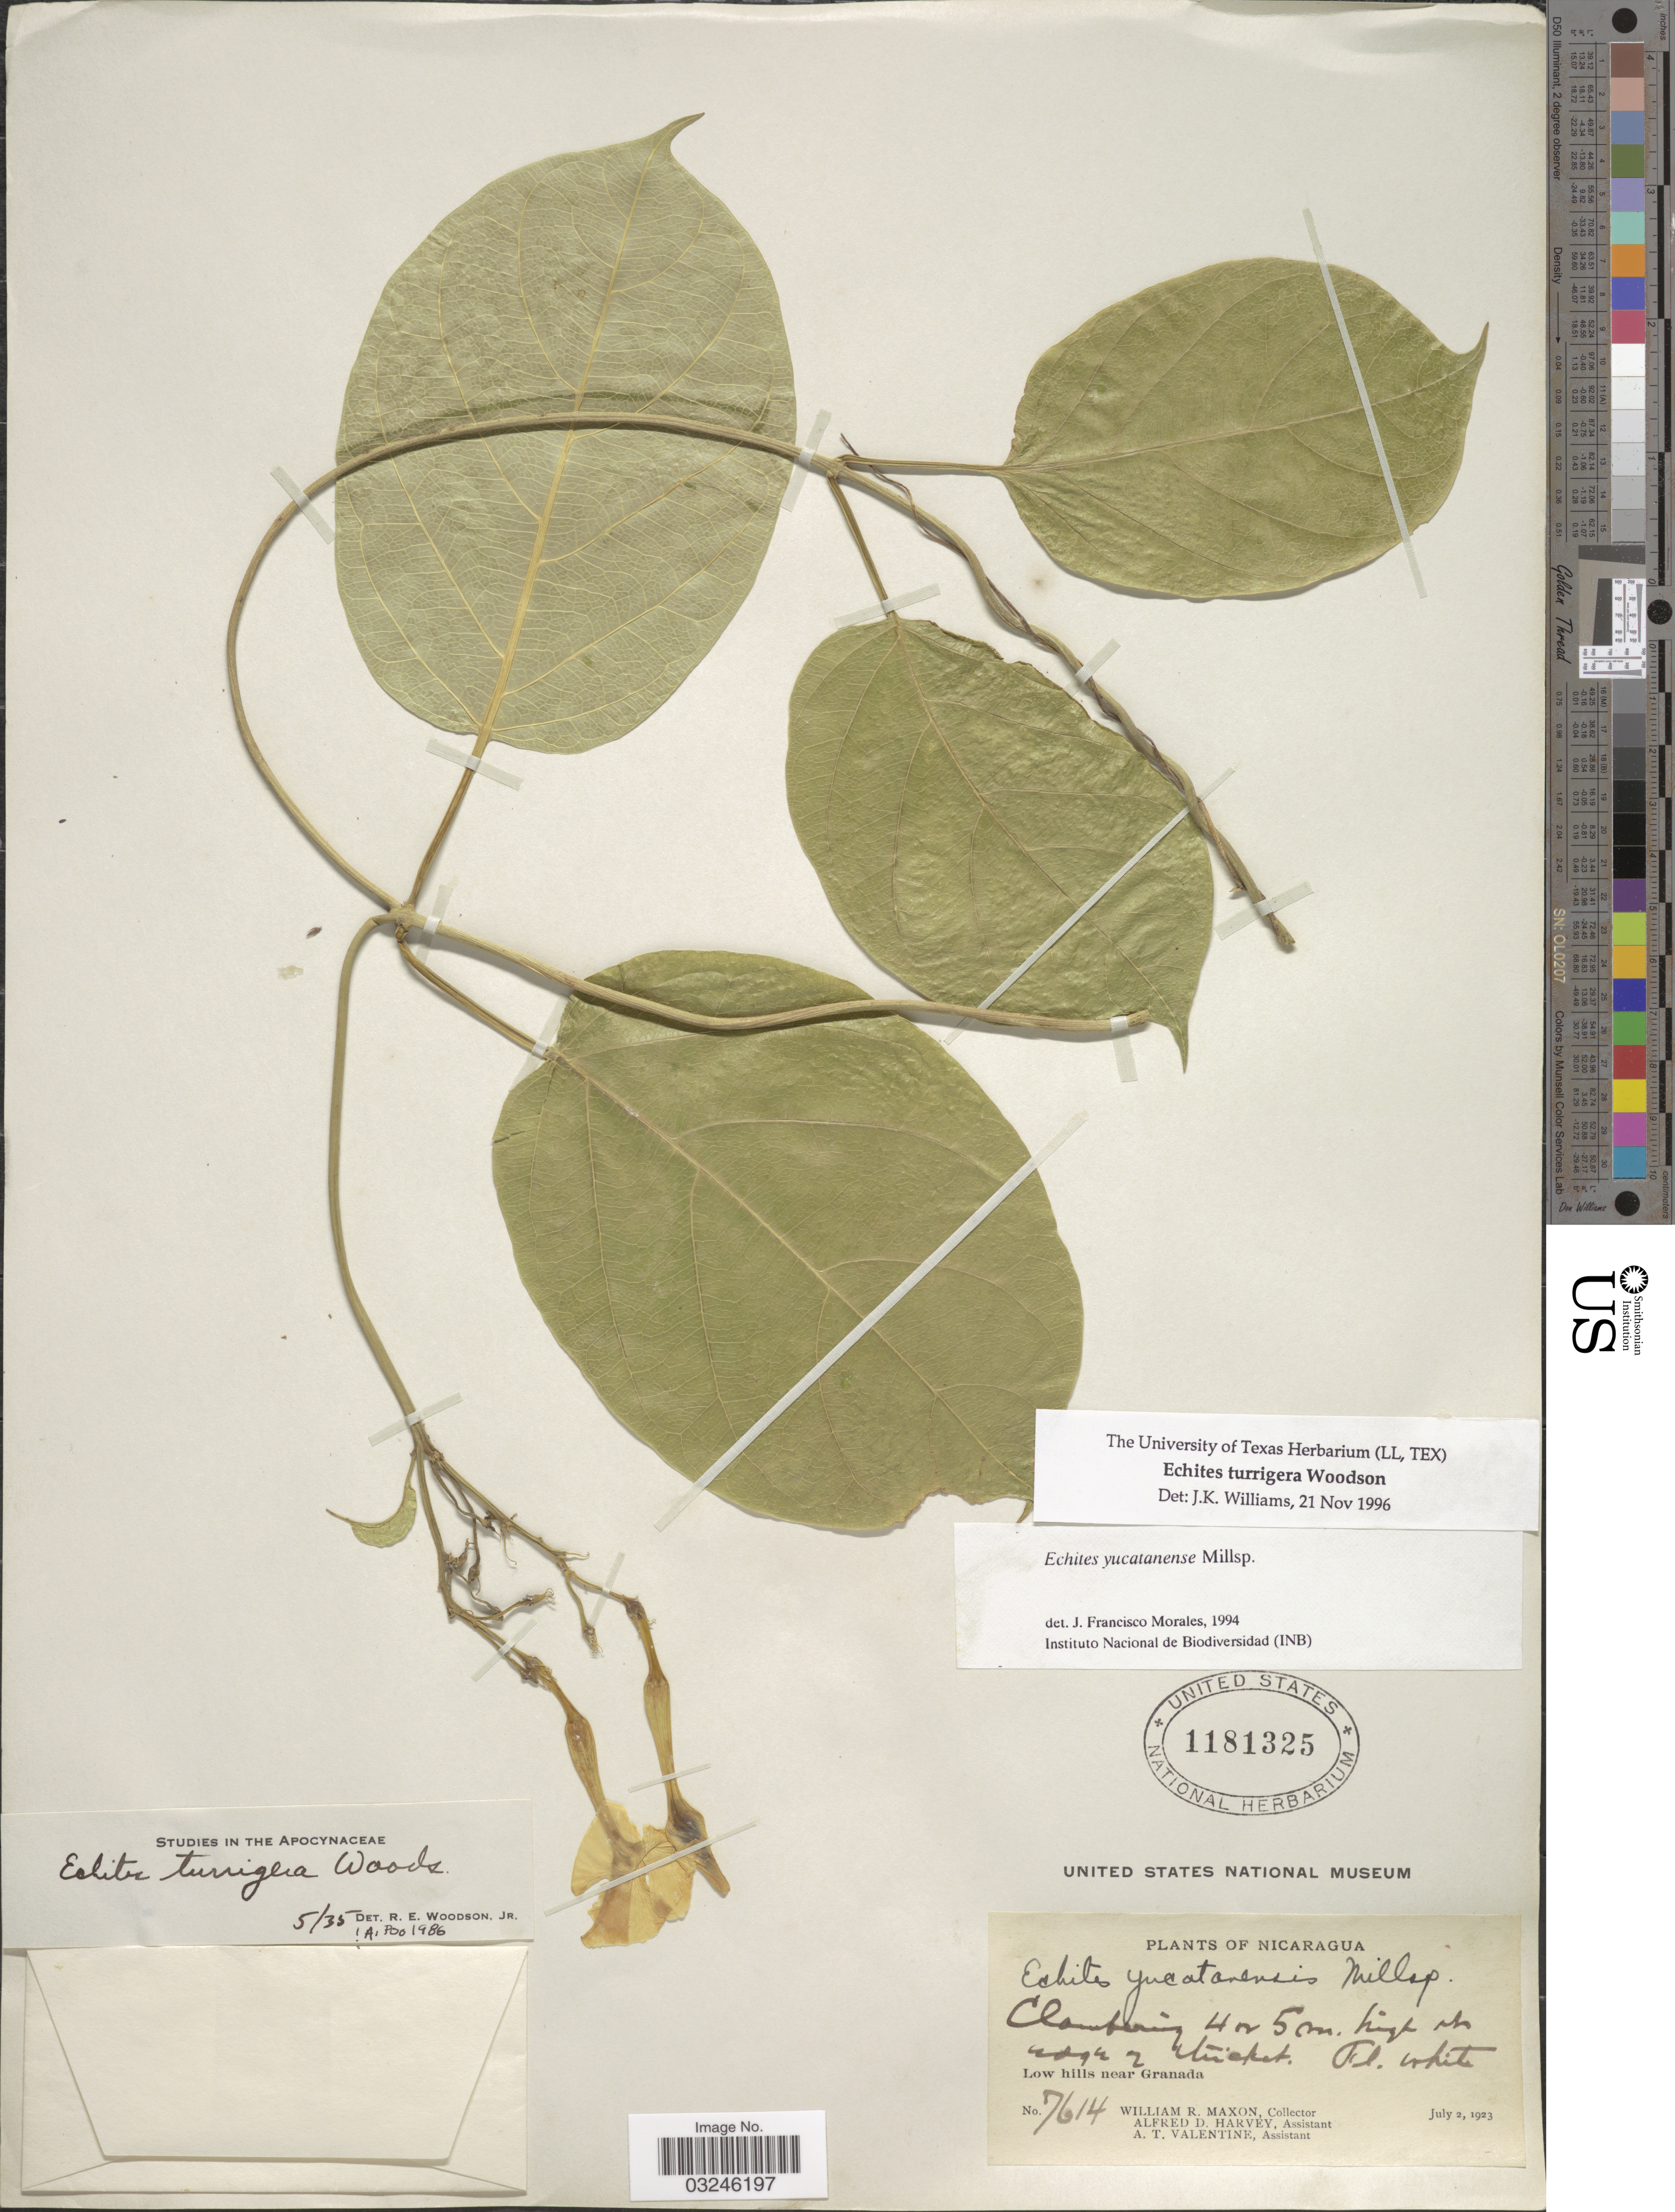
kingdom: Plantae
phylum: Tracheophyta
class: Magnoliopsida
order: Gentianales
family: Apocynaceae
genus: Echites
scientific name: Echites turrigera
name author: Woodson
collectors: W. R. Maxon, A. D. Harvey & A. Valentine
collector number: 7614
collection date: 1923-07-02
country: Nicaragua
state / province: Granada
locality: Low hills near Granada.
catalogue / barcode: US 1181325